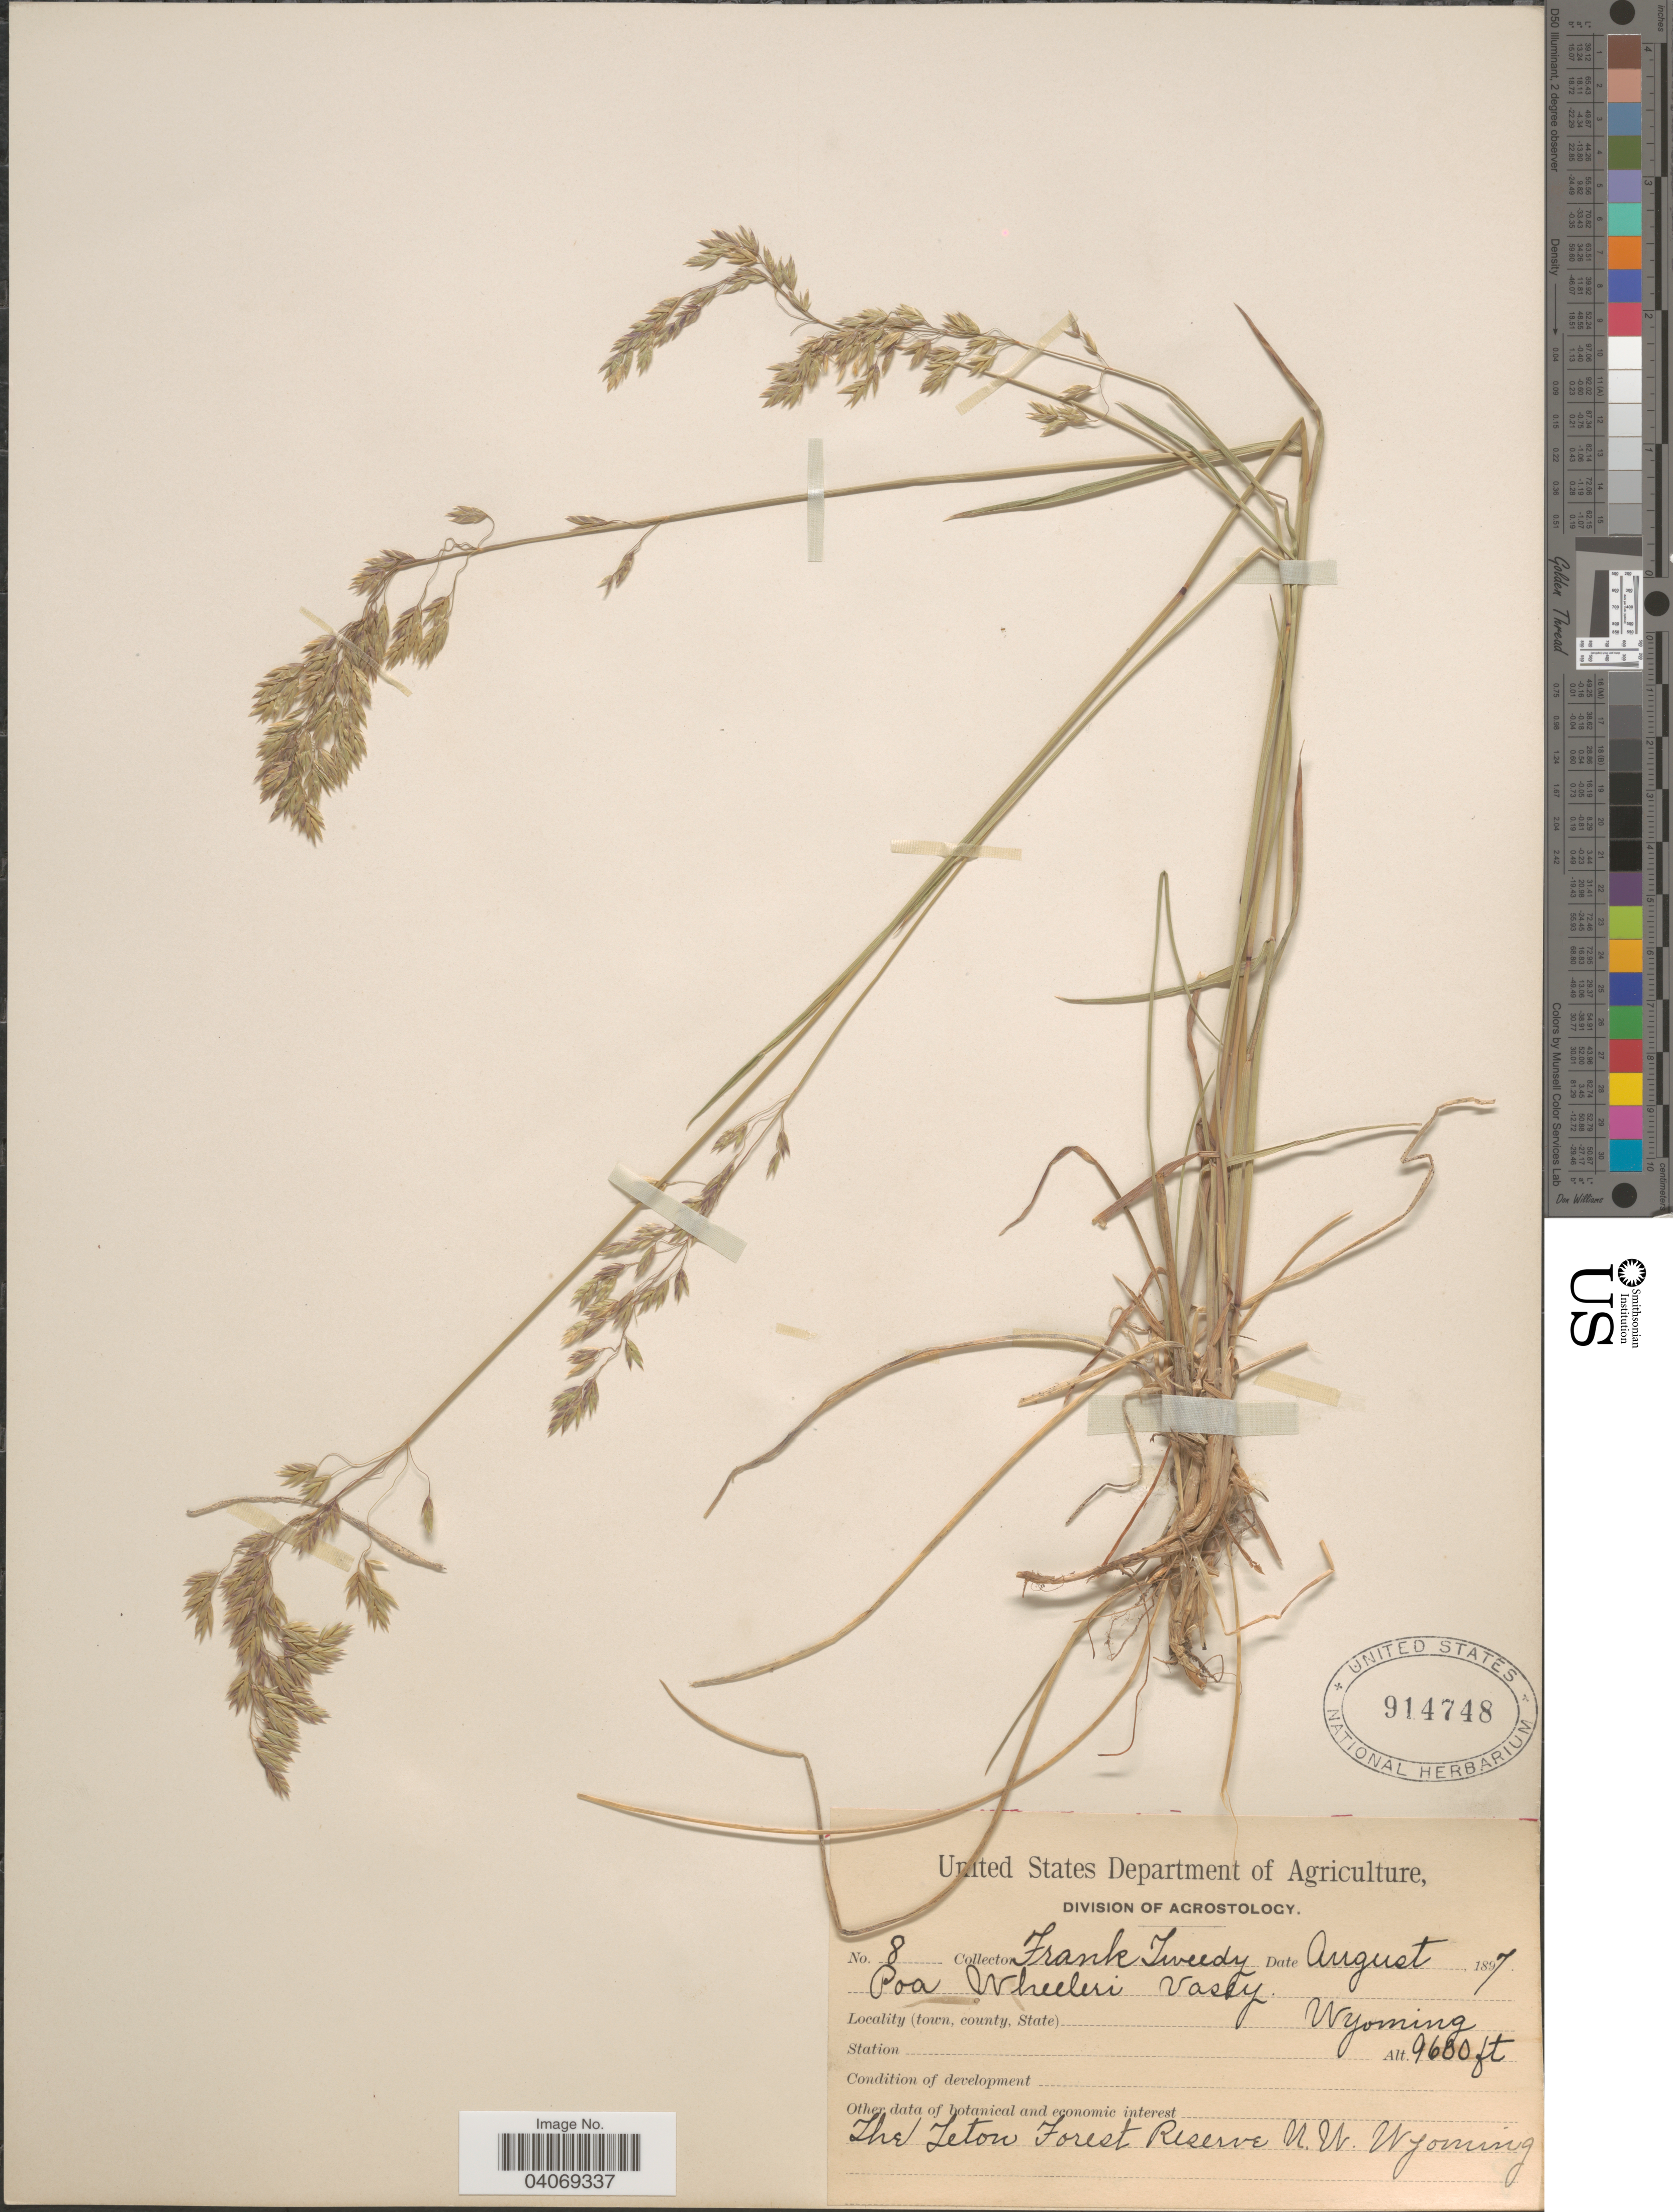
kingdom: Plantae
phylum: Tracheophyta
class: Liliopsida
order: Poales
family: Poaceae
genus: Poa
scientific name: Poa wheeleri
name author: Vasey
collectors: F. Tweedy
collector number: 8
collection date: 1897-08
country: United States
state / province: Wyoming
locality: The Teton Forest Reserve N.W. Wyoming.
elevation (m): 2926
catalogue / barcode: US 914748